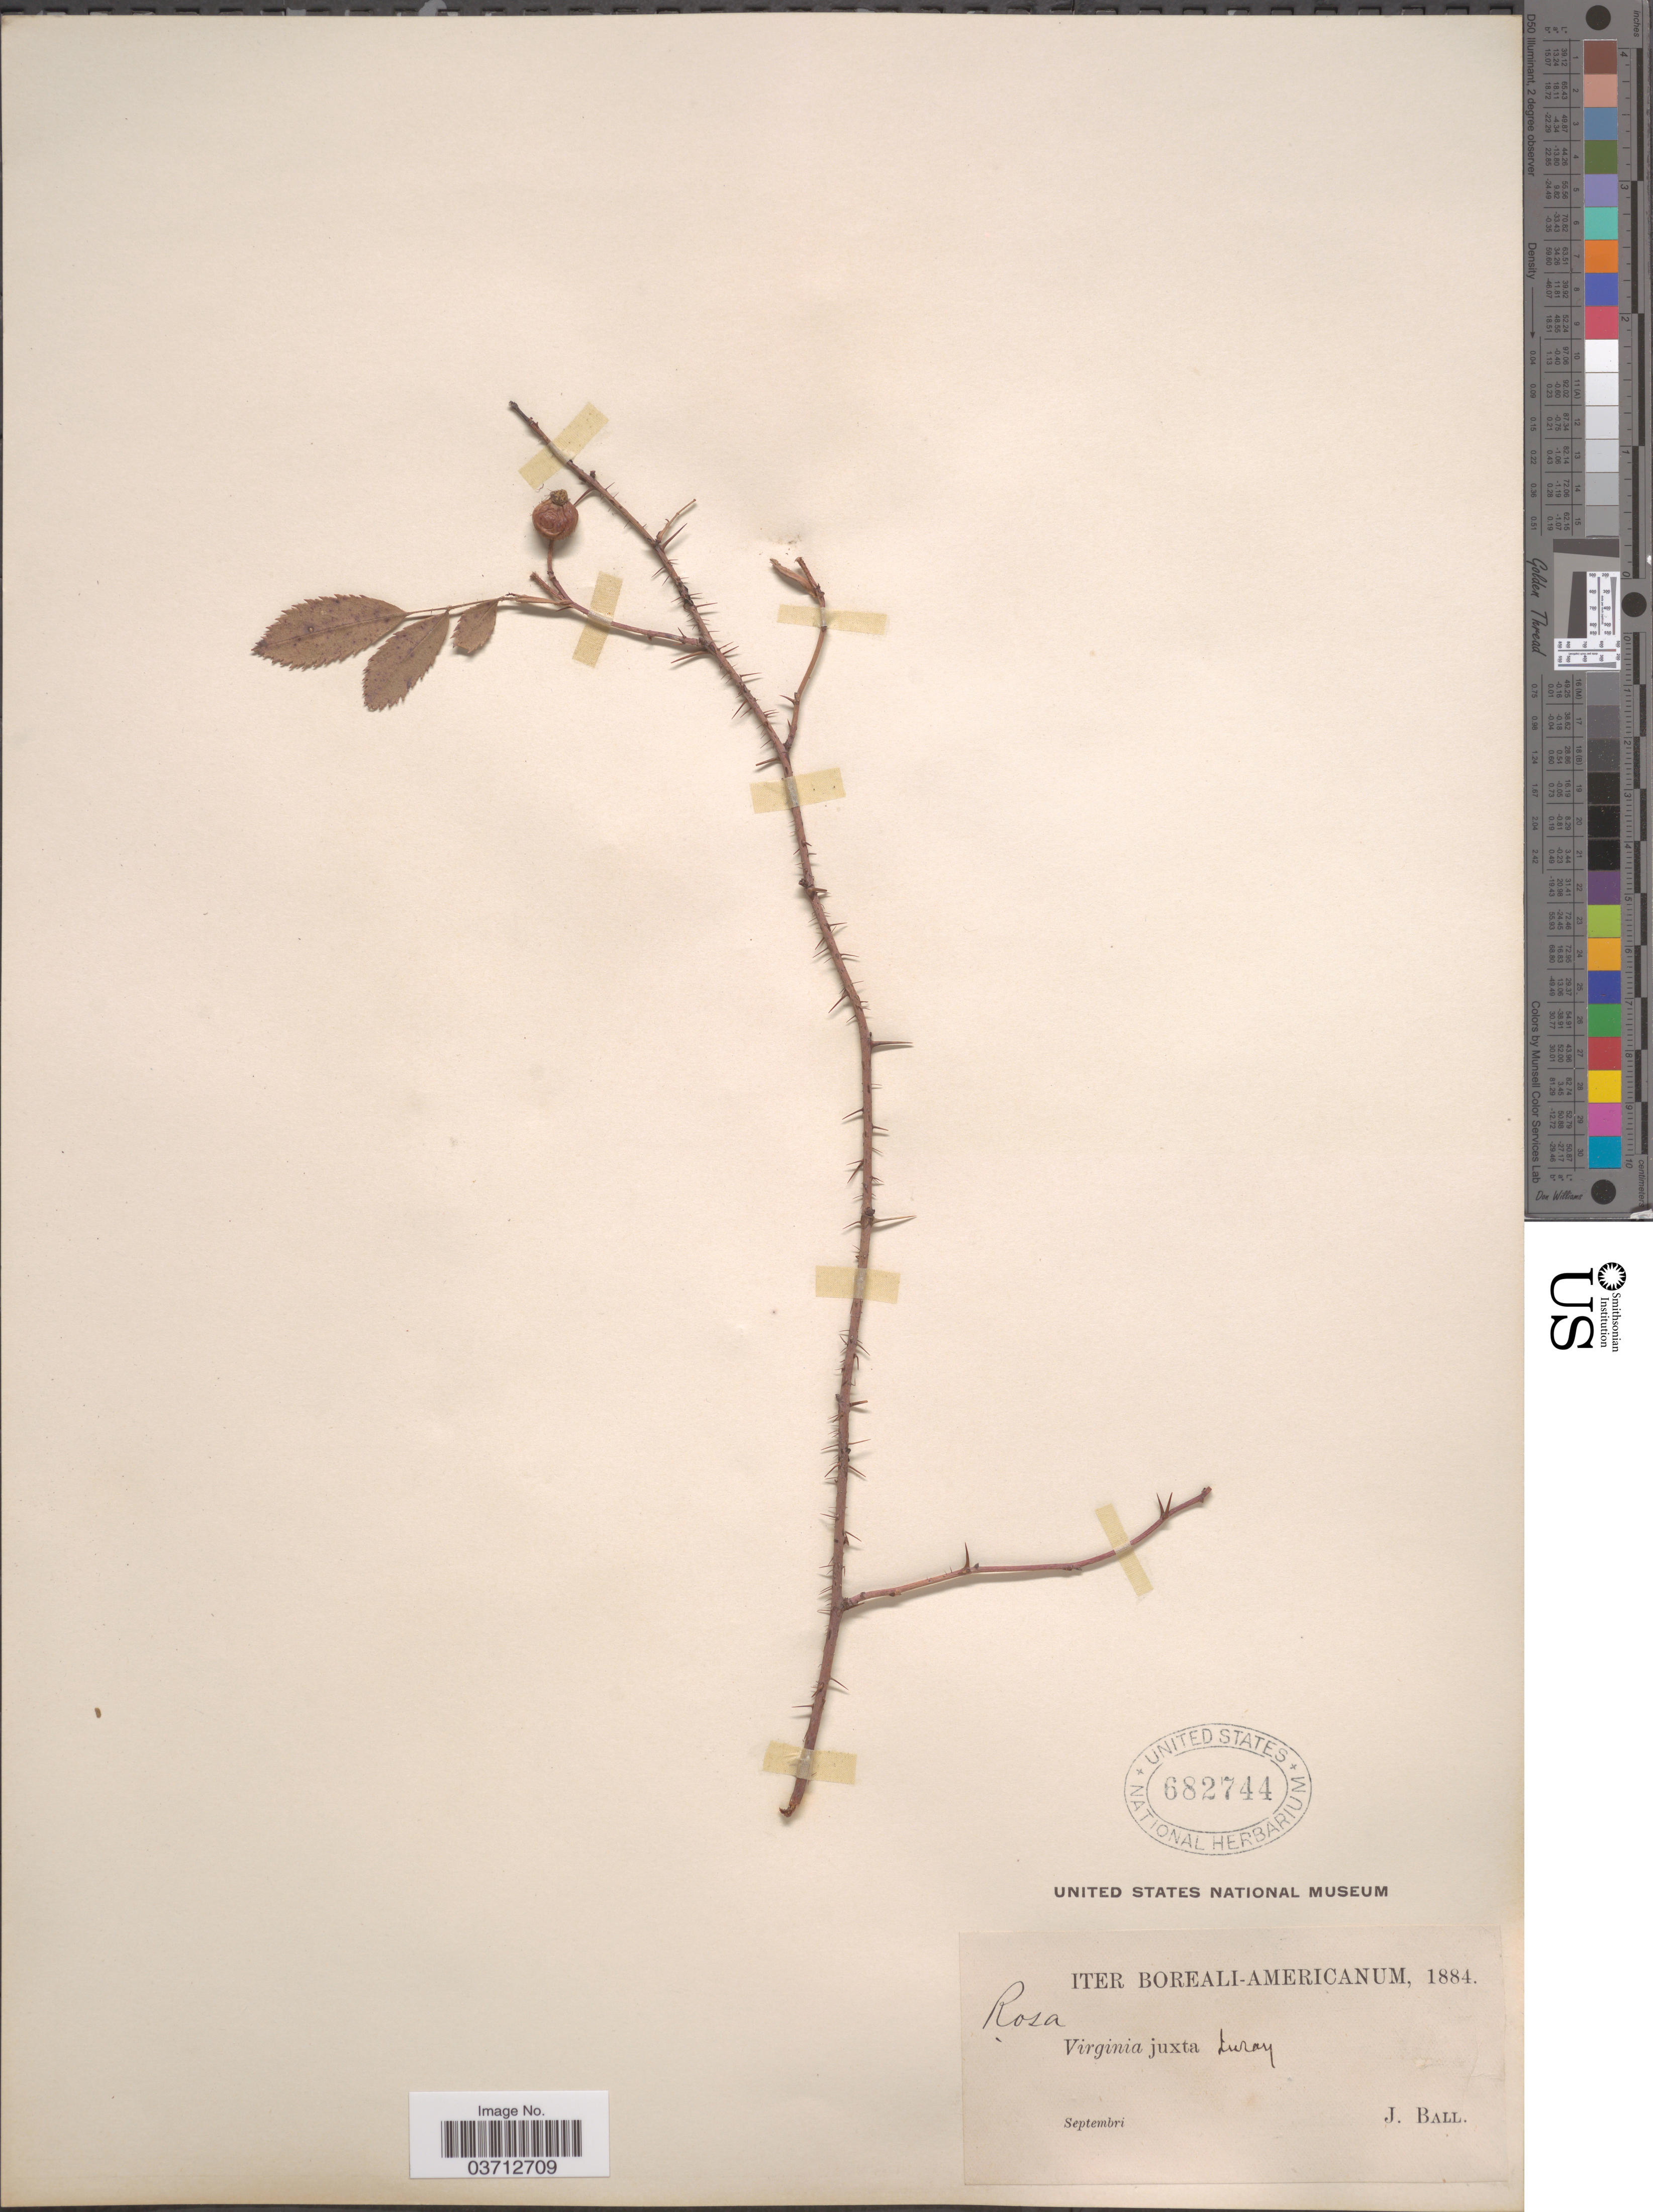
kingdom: Plantae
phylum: Tracheophyta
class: Magnoliopsida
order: Rosales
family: Rosaceae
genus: Rosa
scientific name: Rosa sp.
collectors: J. Ball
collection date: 1884-09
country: United States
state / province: Virginia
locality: Boreali-Americanum. Virginia juxta Luray.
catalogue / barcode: US 682744